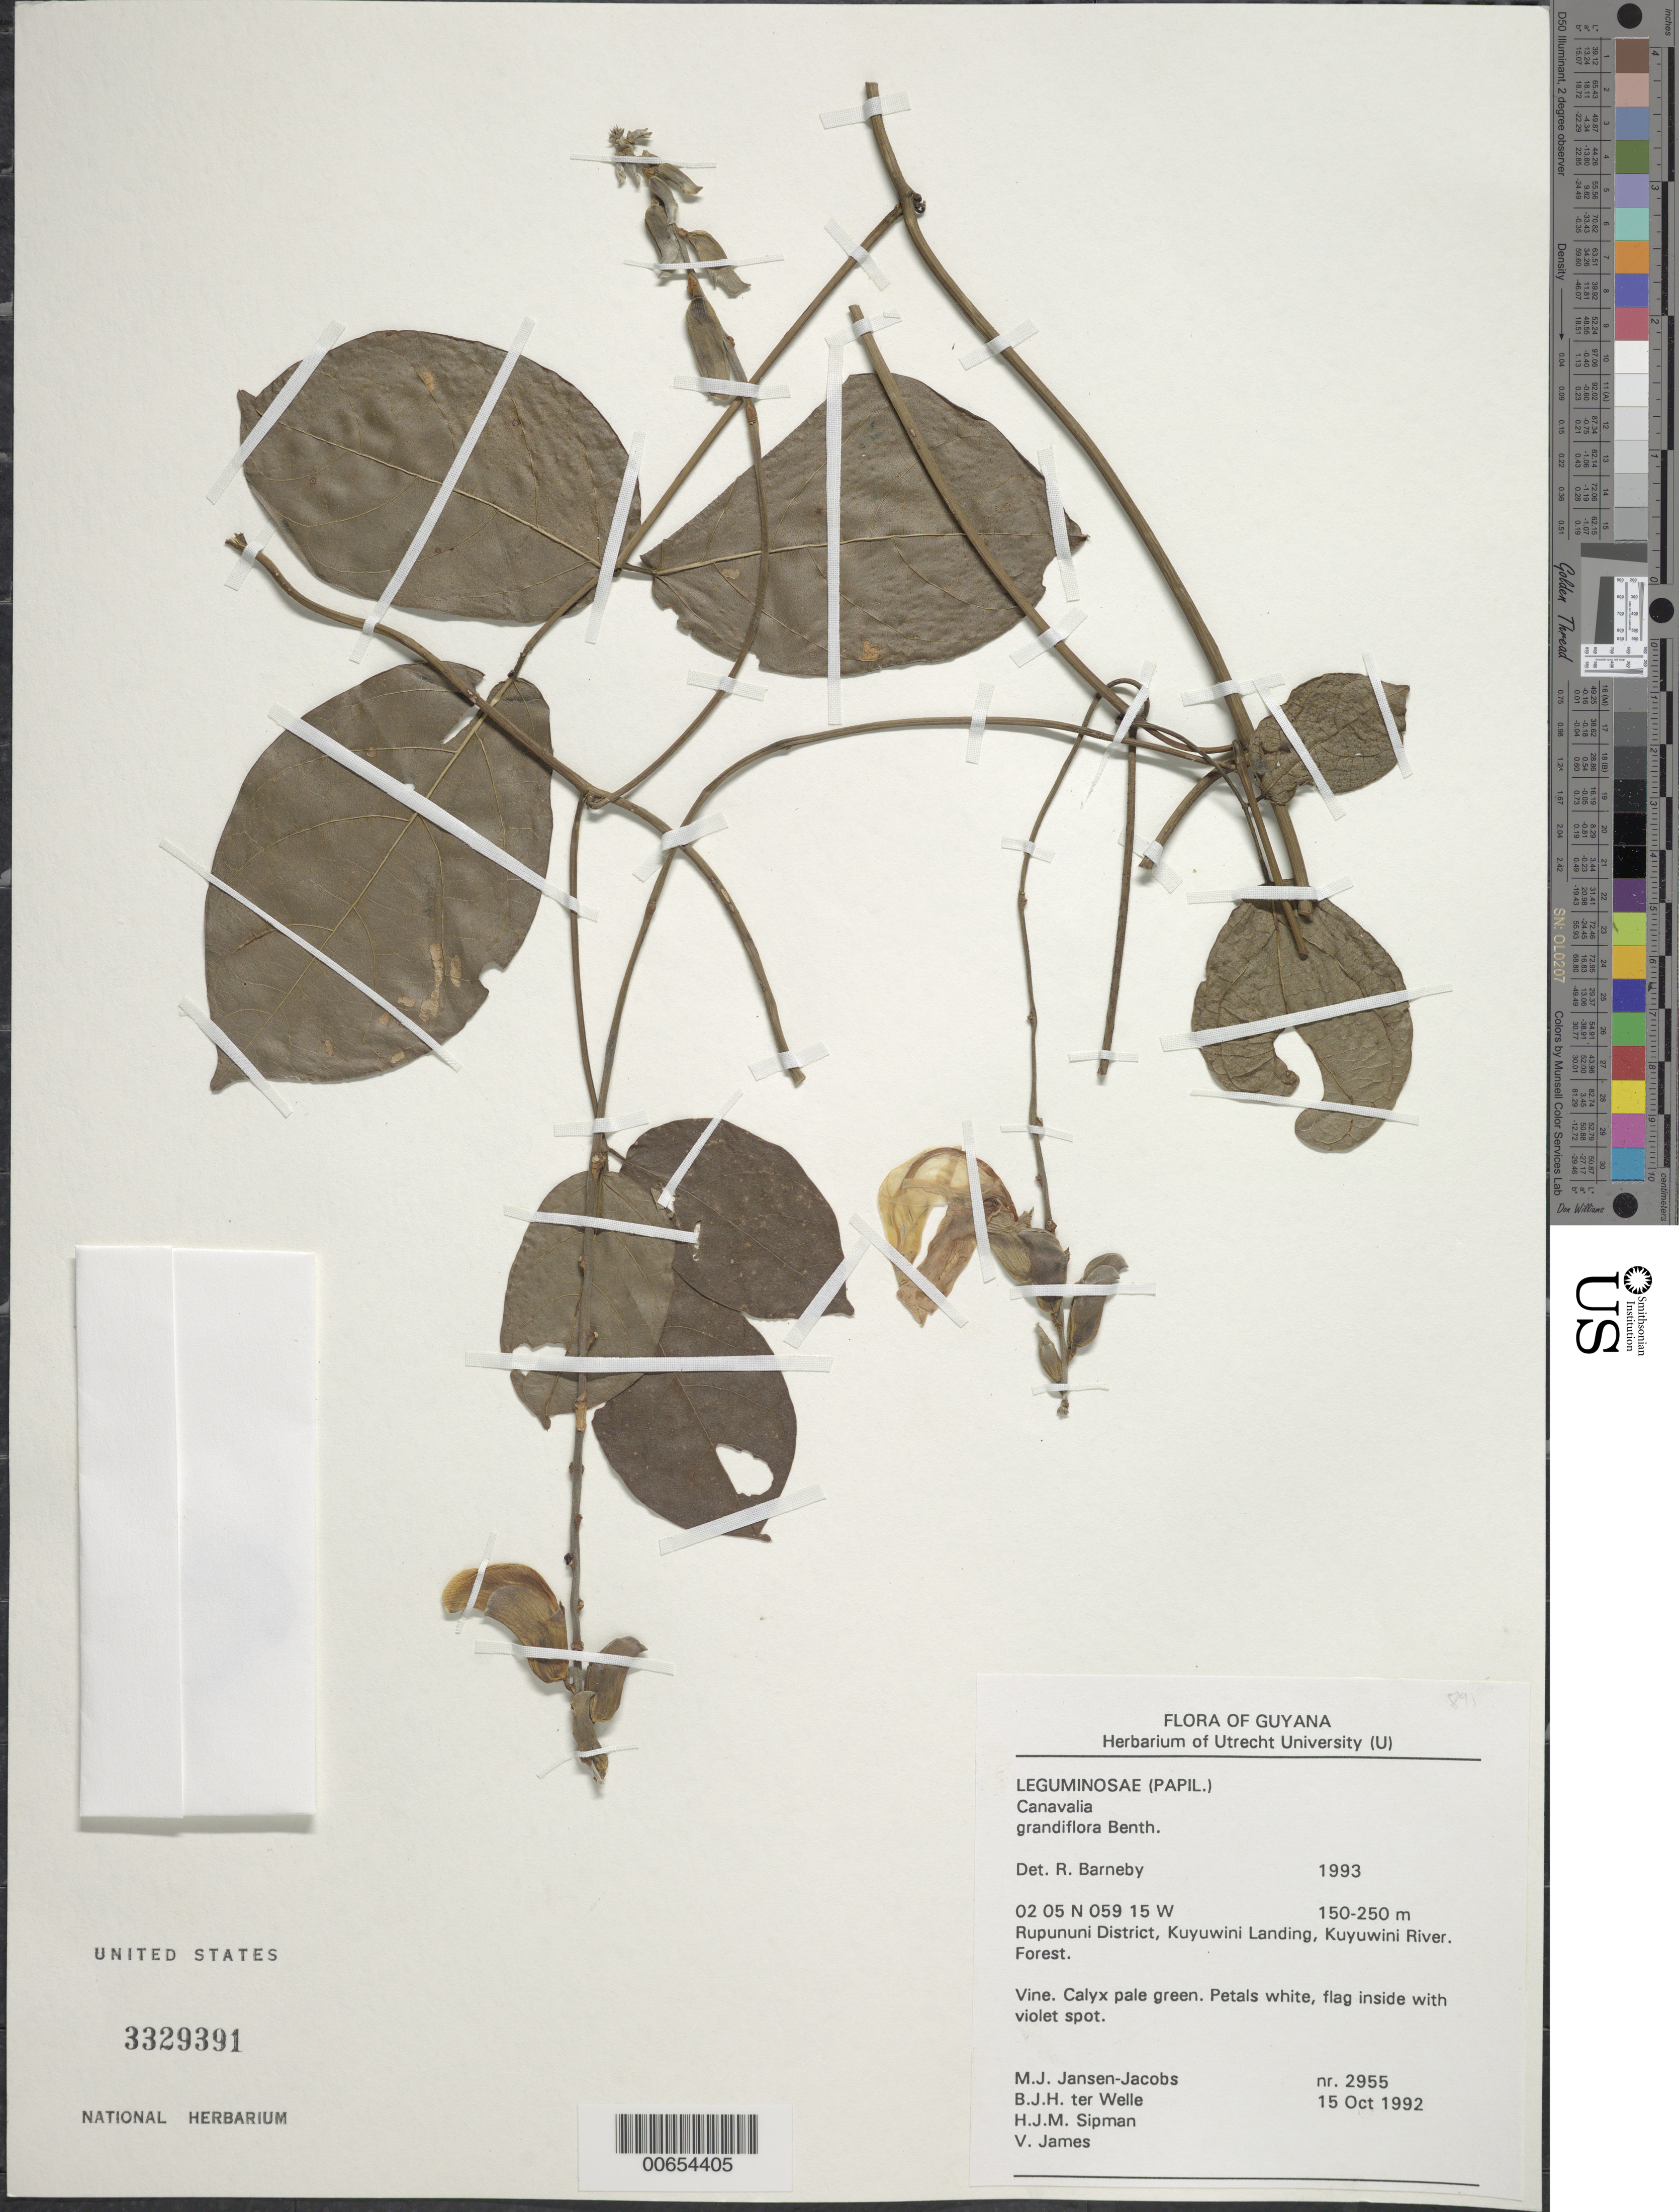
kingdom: Plantae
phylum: Tracheophyta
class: Magnoliopsida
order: Fabales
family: Fabaceae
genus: Canavalia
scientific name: Canavalia grandiflora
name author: Benth.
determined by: Barneby, Rupert C., (NY)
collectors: M. J. Jansen-Jacobs, B. Welle, H. J. M. Sipman & V. James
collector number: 2955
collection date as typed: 15-Oct-92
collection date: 1992-10-15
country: Guyana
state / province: U. Takutu-U. Essequibo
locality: Kuyuwini Landing, Kuyuwini River, Rupununi District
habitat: Forest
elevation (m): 150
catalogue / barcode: US 3329391